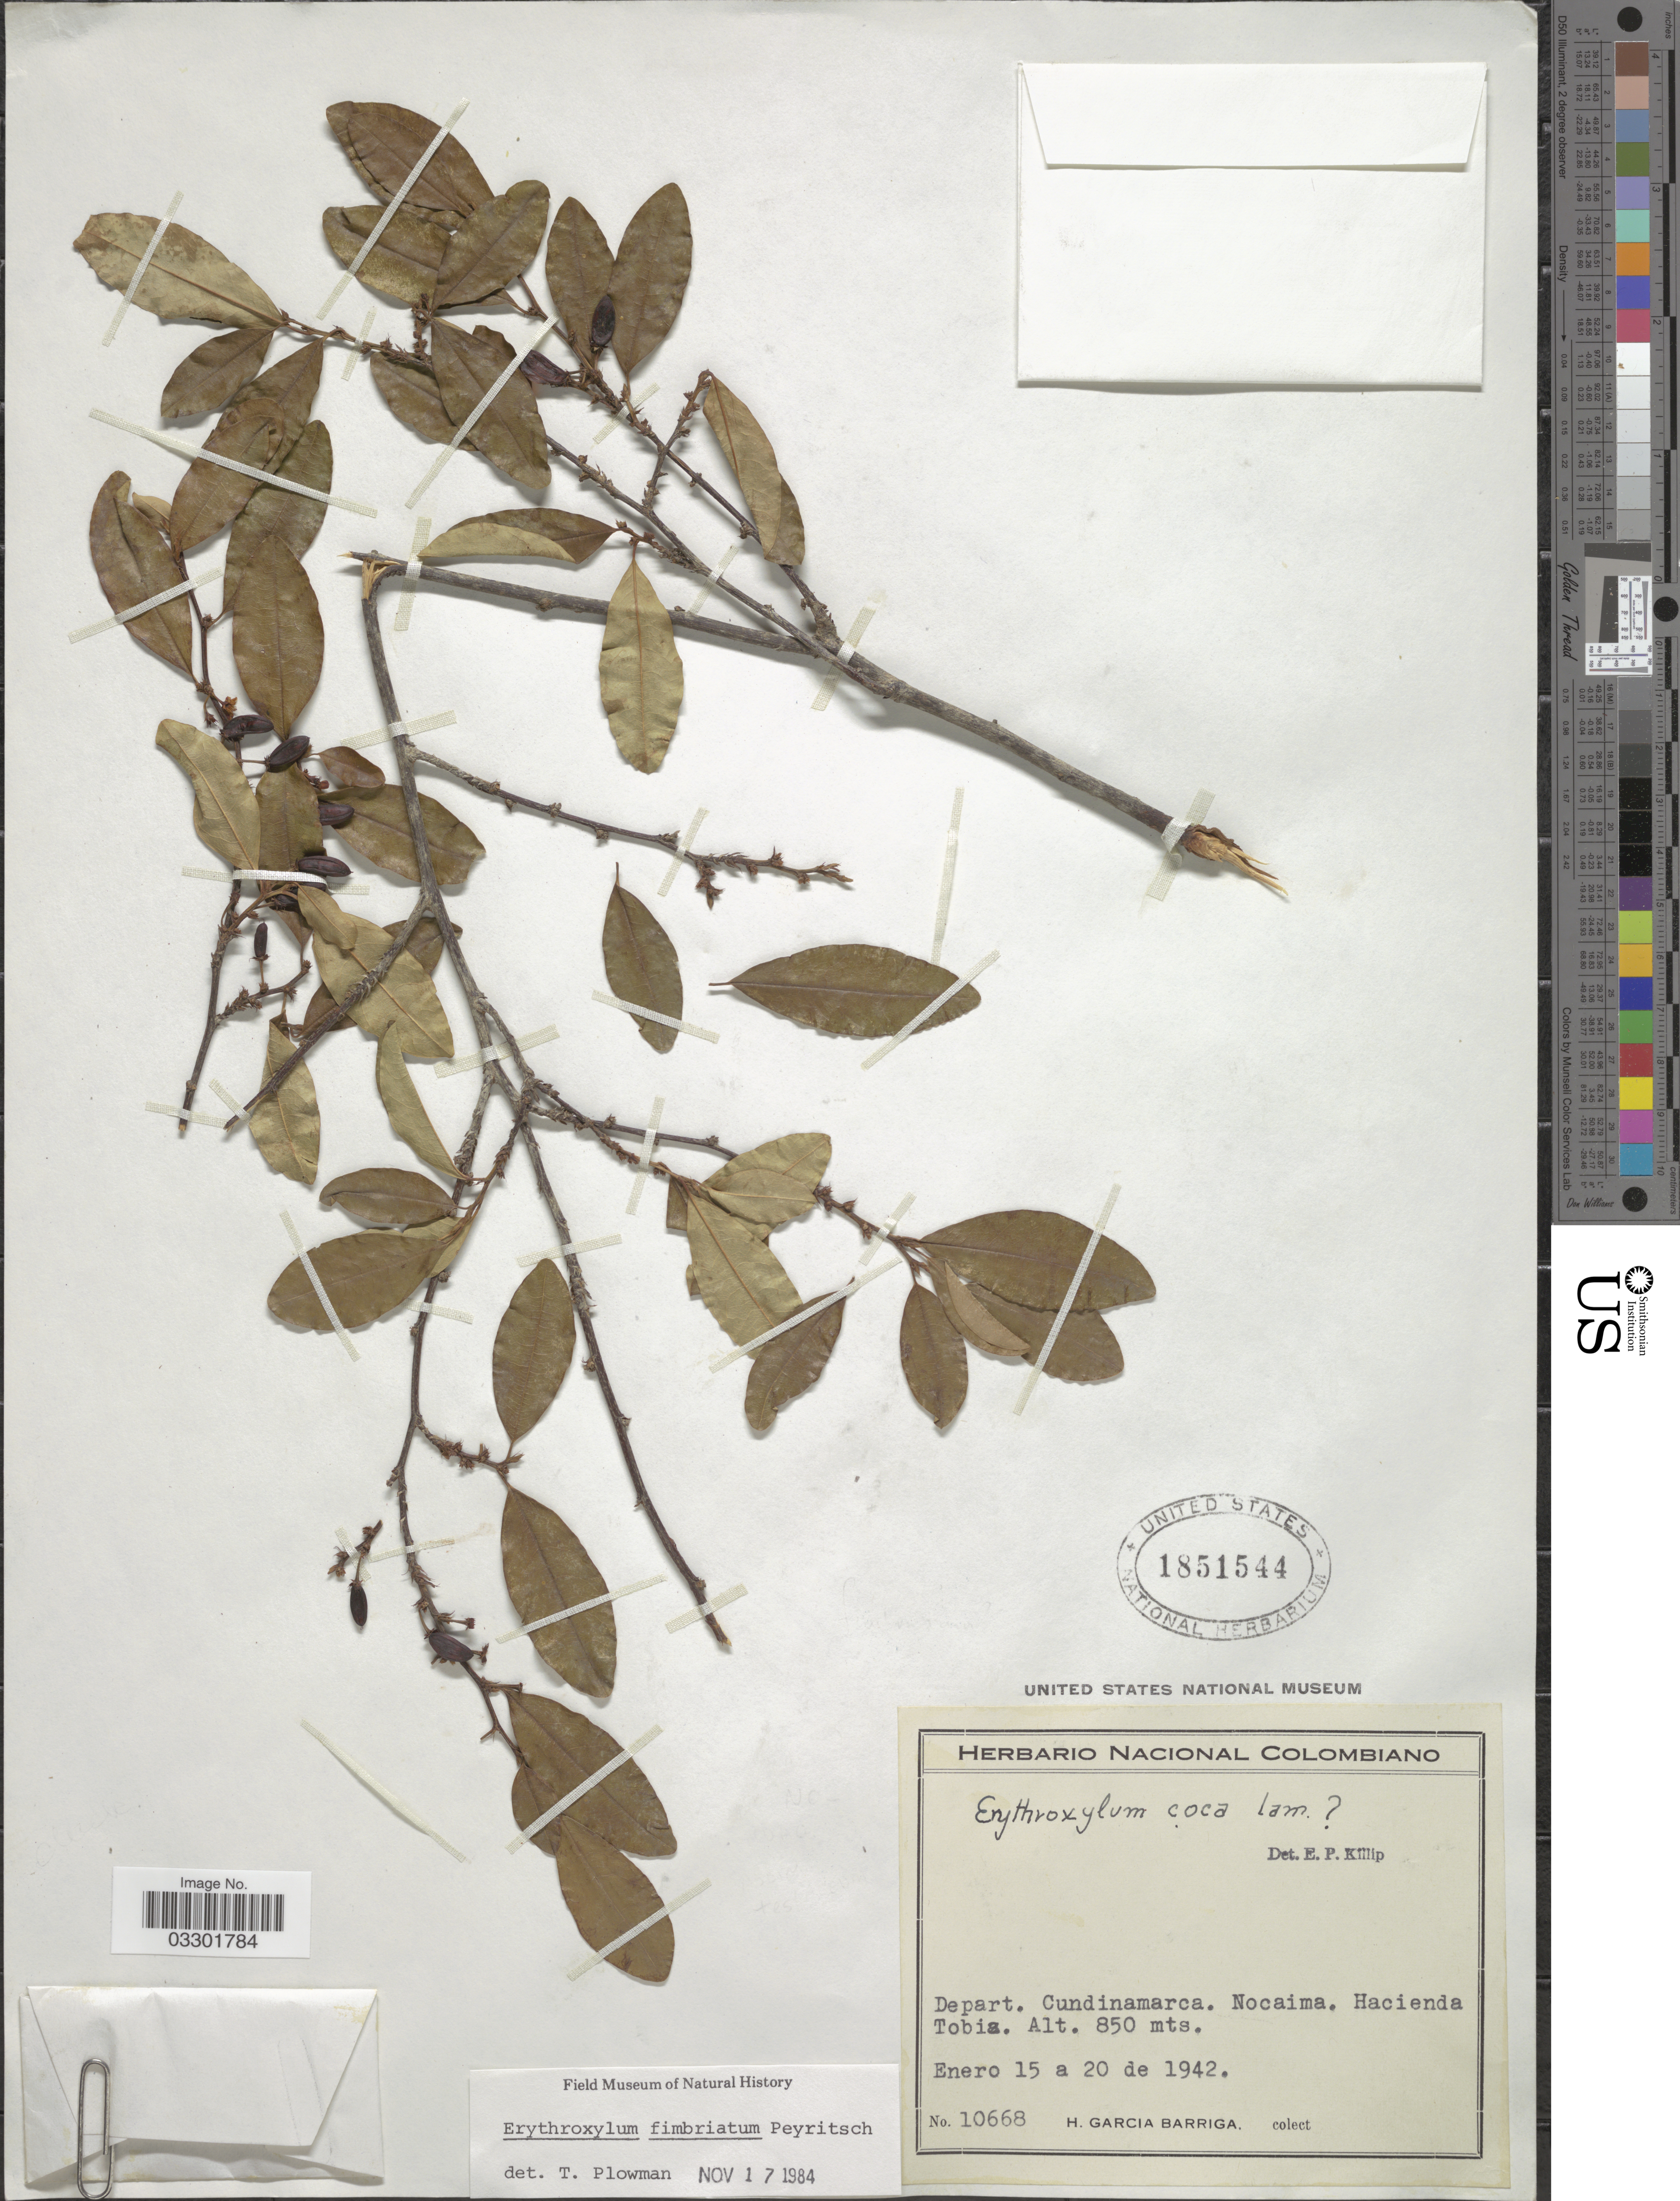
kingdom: Plantae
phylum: Tracheophyta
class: Magnoliopsida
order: Malpighiales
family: Erythroxylaceae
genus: Erythroxylum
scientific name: Erythroxylum fimbriatum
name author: Peyr.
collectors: H. García Barriga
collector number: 10668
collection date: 1942-01-15/1942-01-20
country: Colombia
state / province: Cundinamarca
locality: Depart. Cundinamarca. Nocaima. Hacienda Tobia.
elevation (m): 850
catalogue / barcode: US 1851544